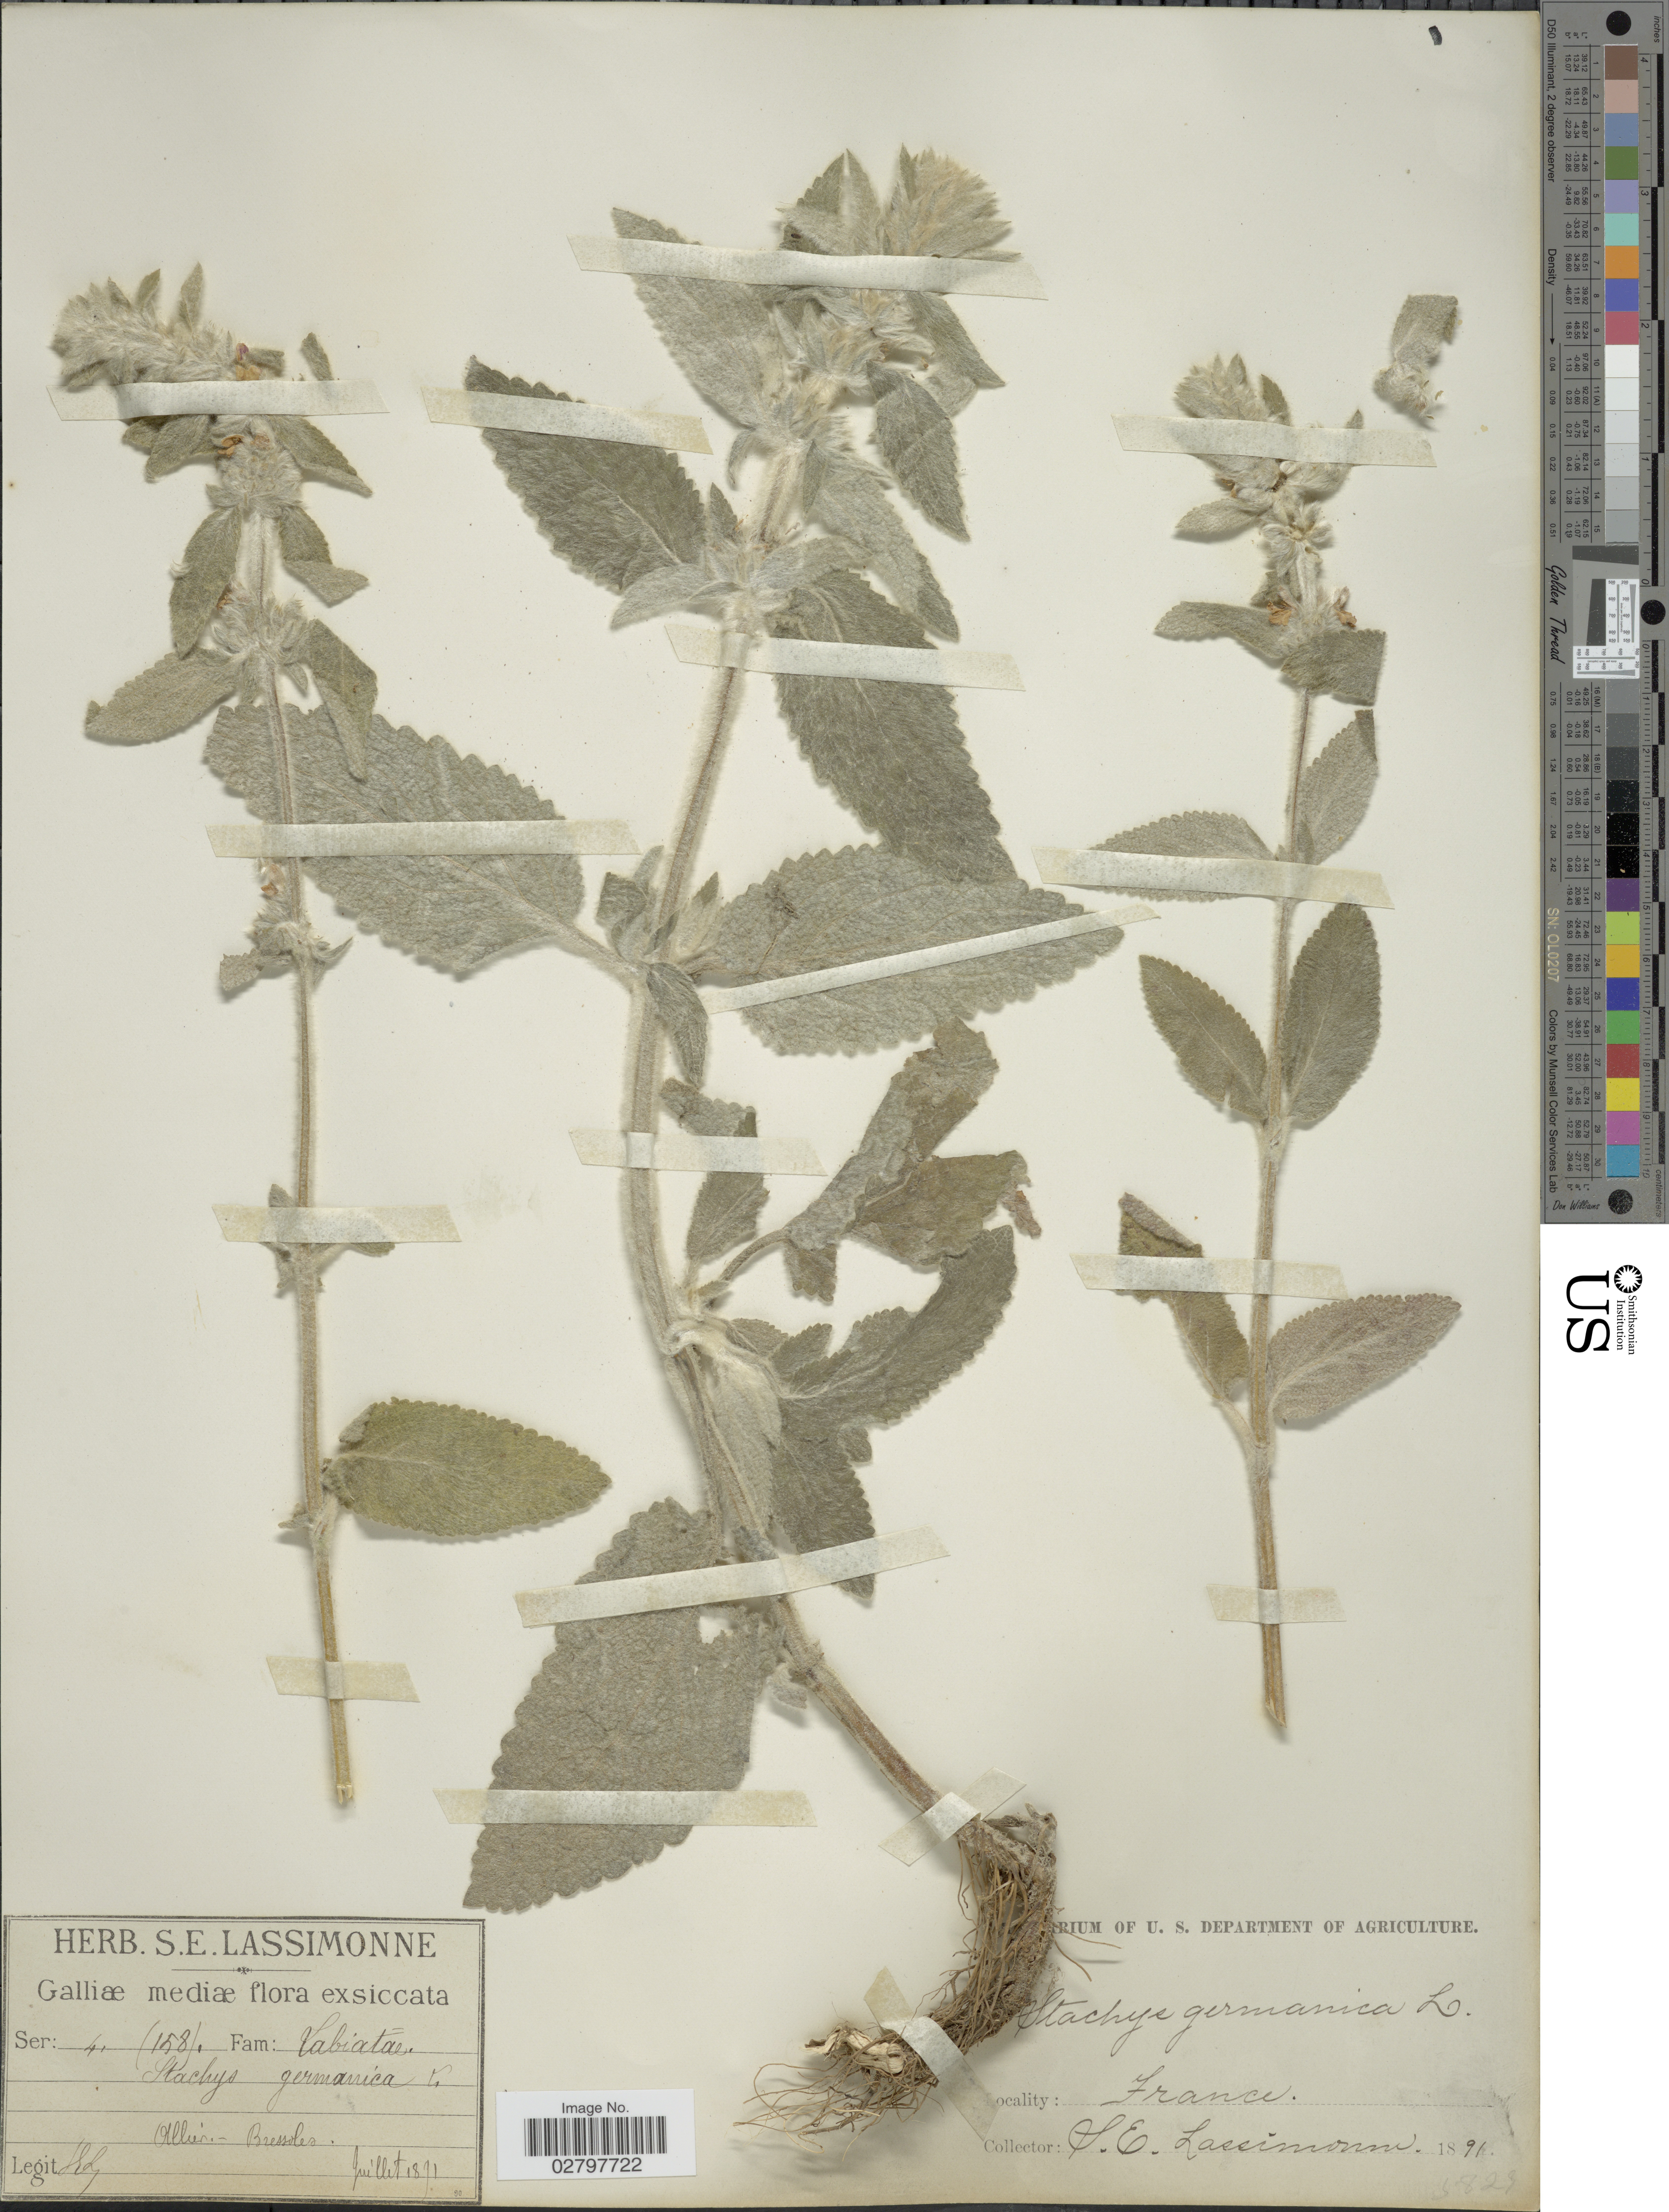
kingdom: Plantae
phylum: Tracheophyta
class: Magnoliopsida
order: Lamiales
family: Lamiaceae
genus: Stachys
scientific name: Stachys germanica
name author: L.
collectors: S. Lassimonne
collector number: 158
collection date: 1891-07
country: France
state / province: Auvergne-Rhône-Alpes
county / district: Allier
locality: Galliæ mediæ [Central France]. Allier - Bressoles [Bressolles].